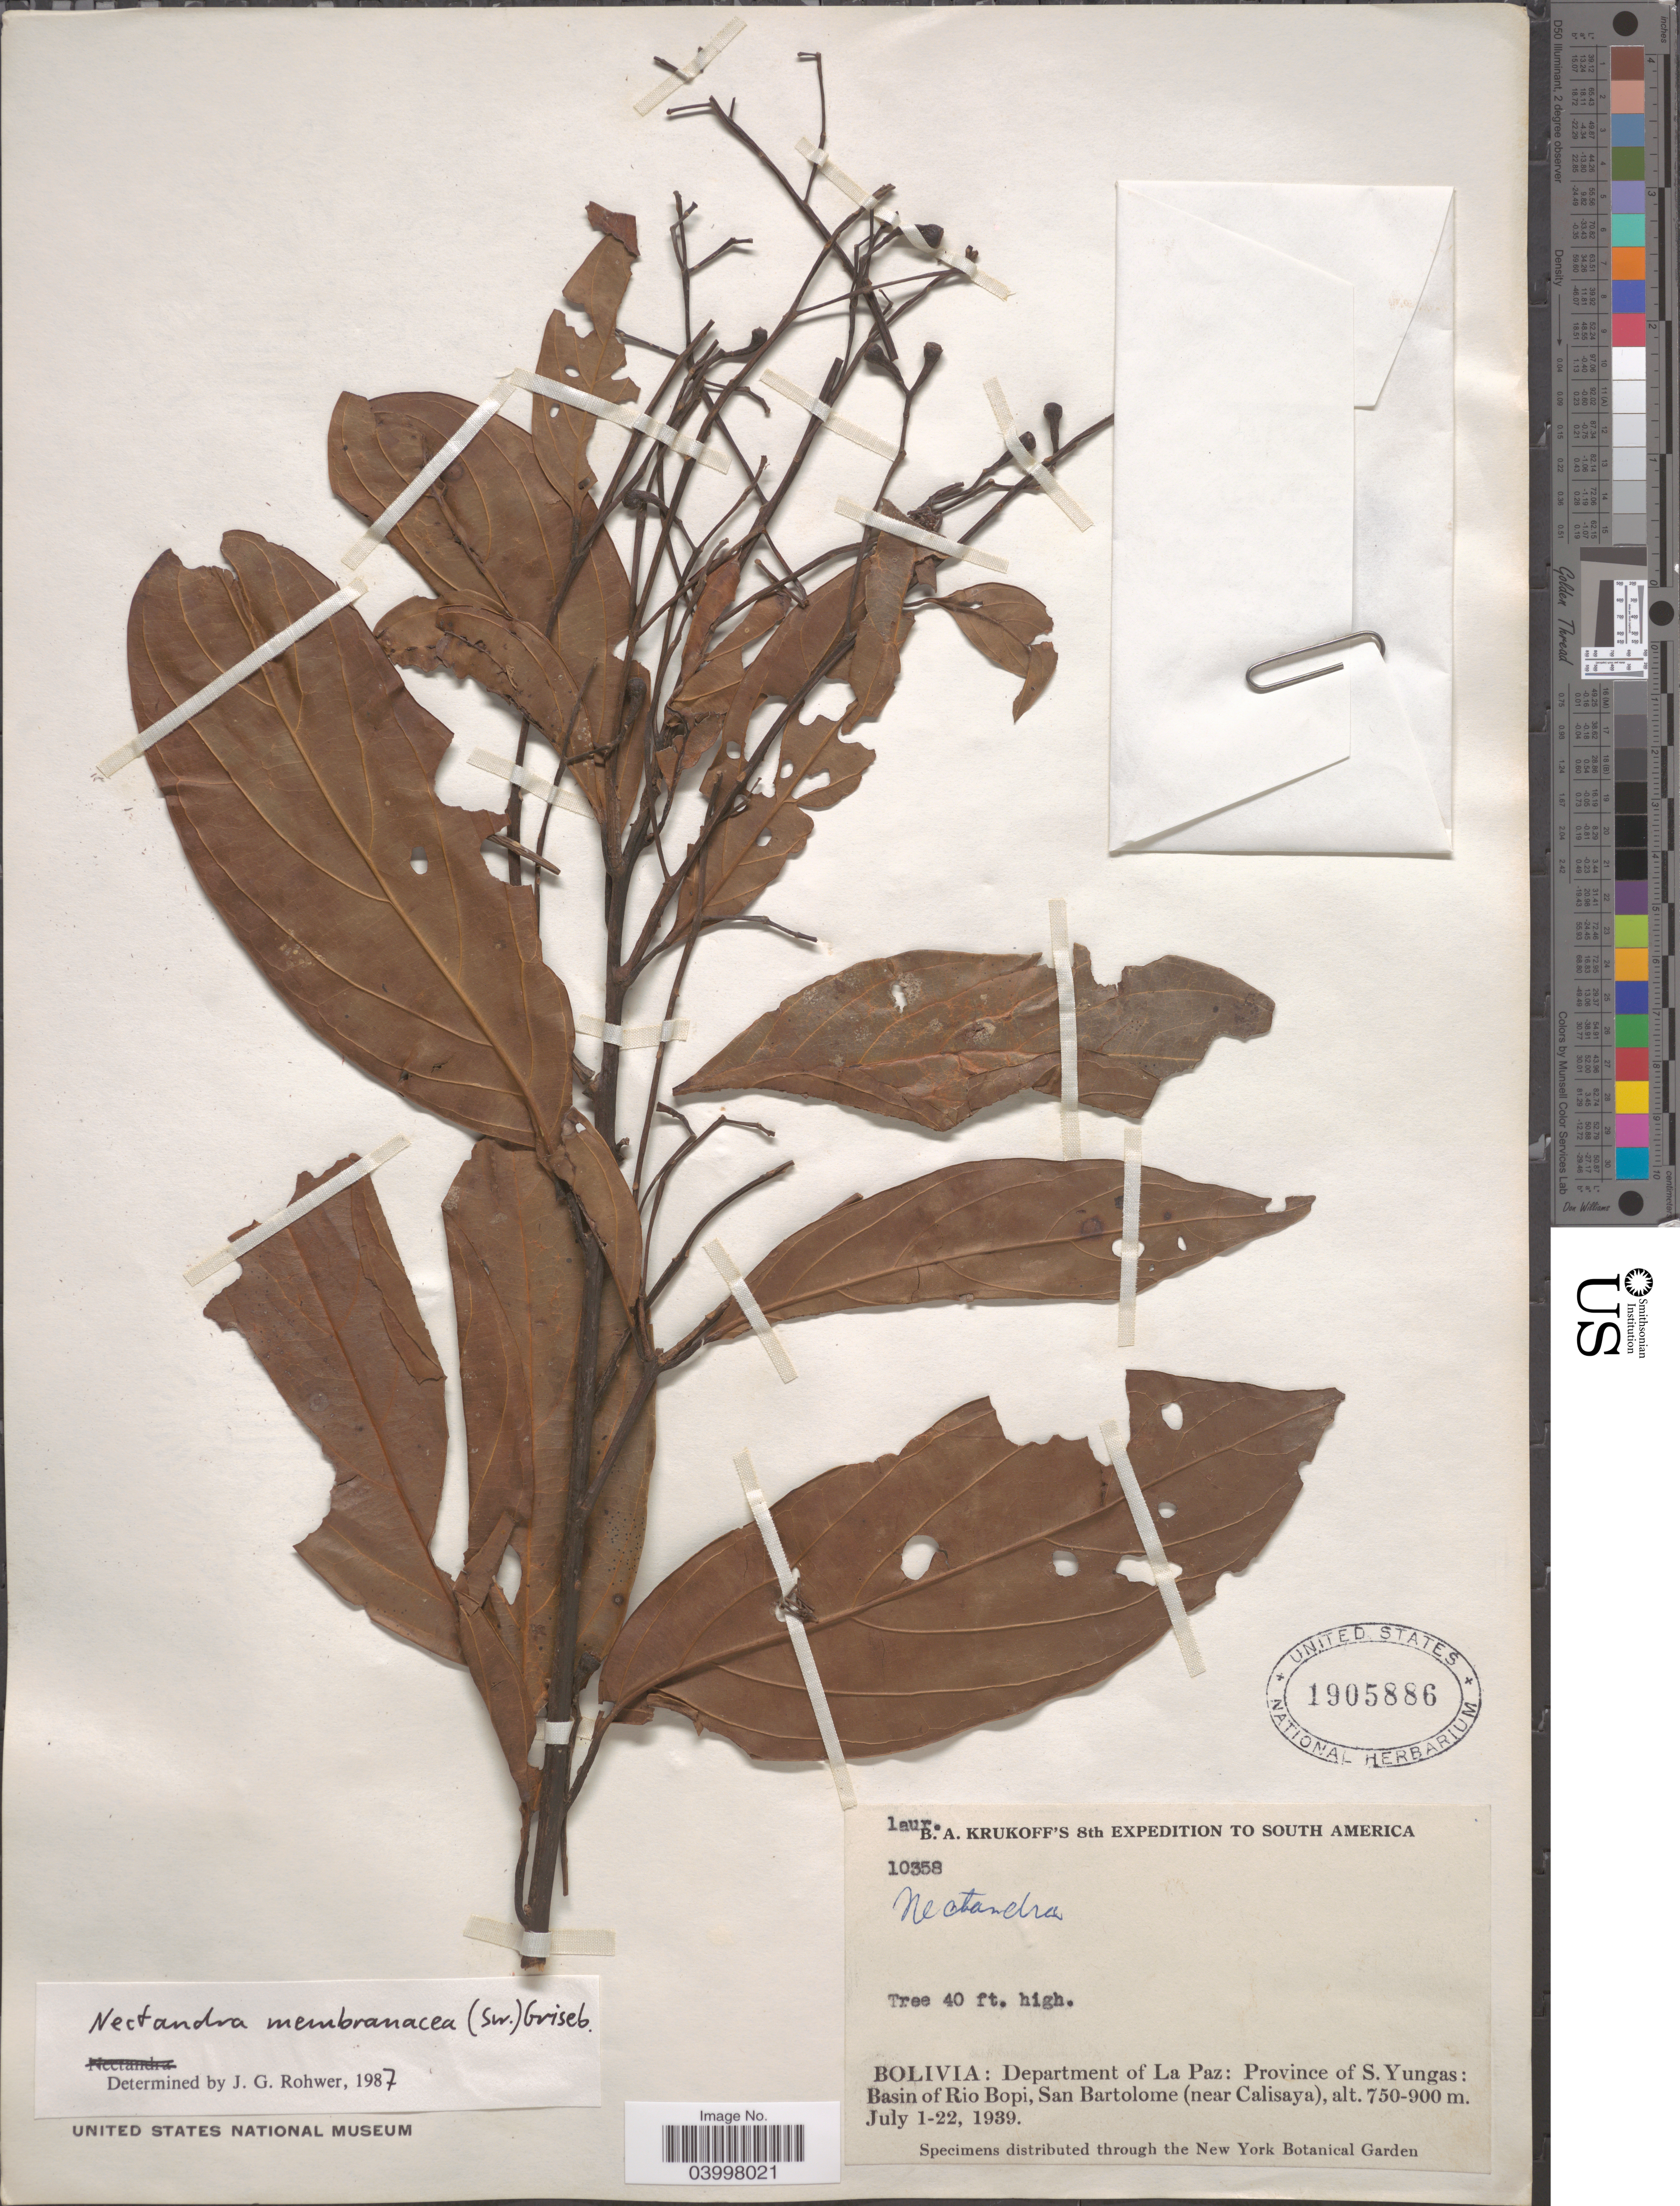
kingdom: Plantae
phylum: Tracheophyta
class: Magnoliopsida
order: Laurales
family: Lauraceae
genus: Nectandra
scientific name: Nectandra membranacea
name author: (Sw.) Griseb.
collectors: B. A. Krukoff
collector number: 10358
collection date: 1939-07-01/1939-07-22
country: Bolivia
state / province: La Paz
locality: South America. Department of La Paz: Province of S.Yungas: Basin of Rio Bopi, San Bartolome (near Calisaya).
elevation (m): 750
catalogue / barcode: US 1905886